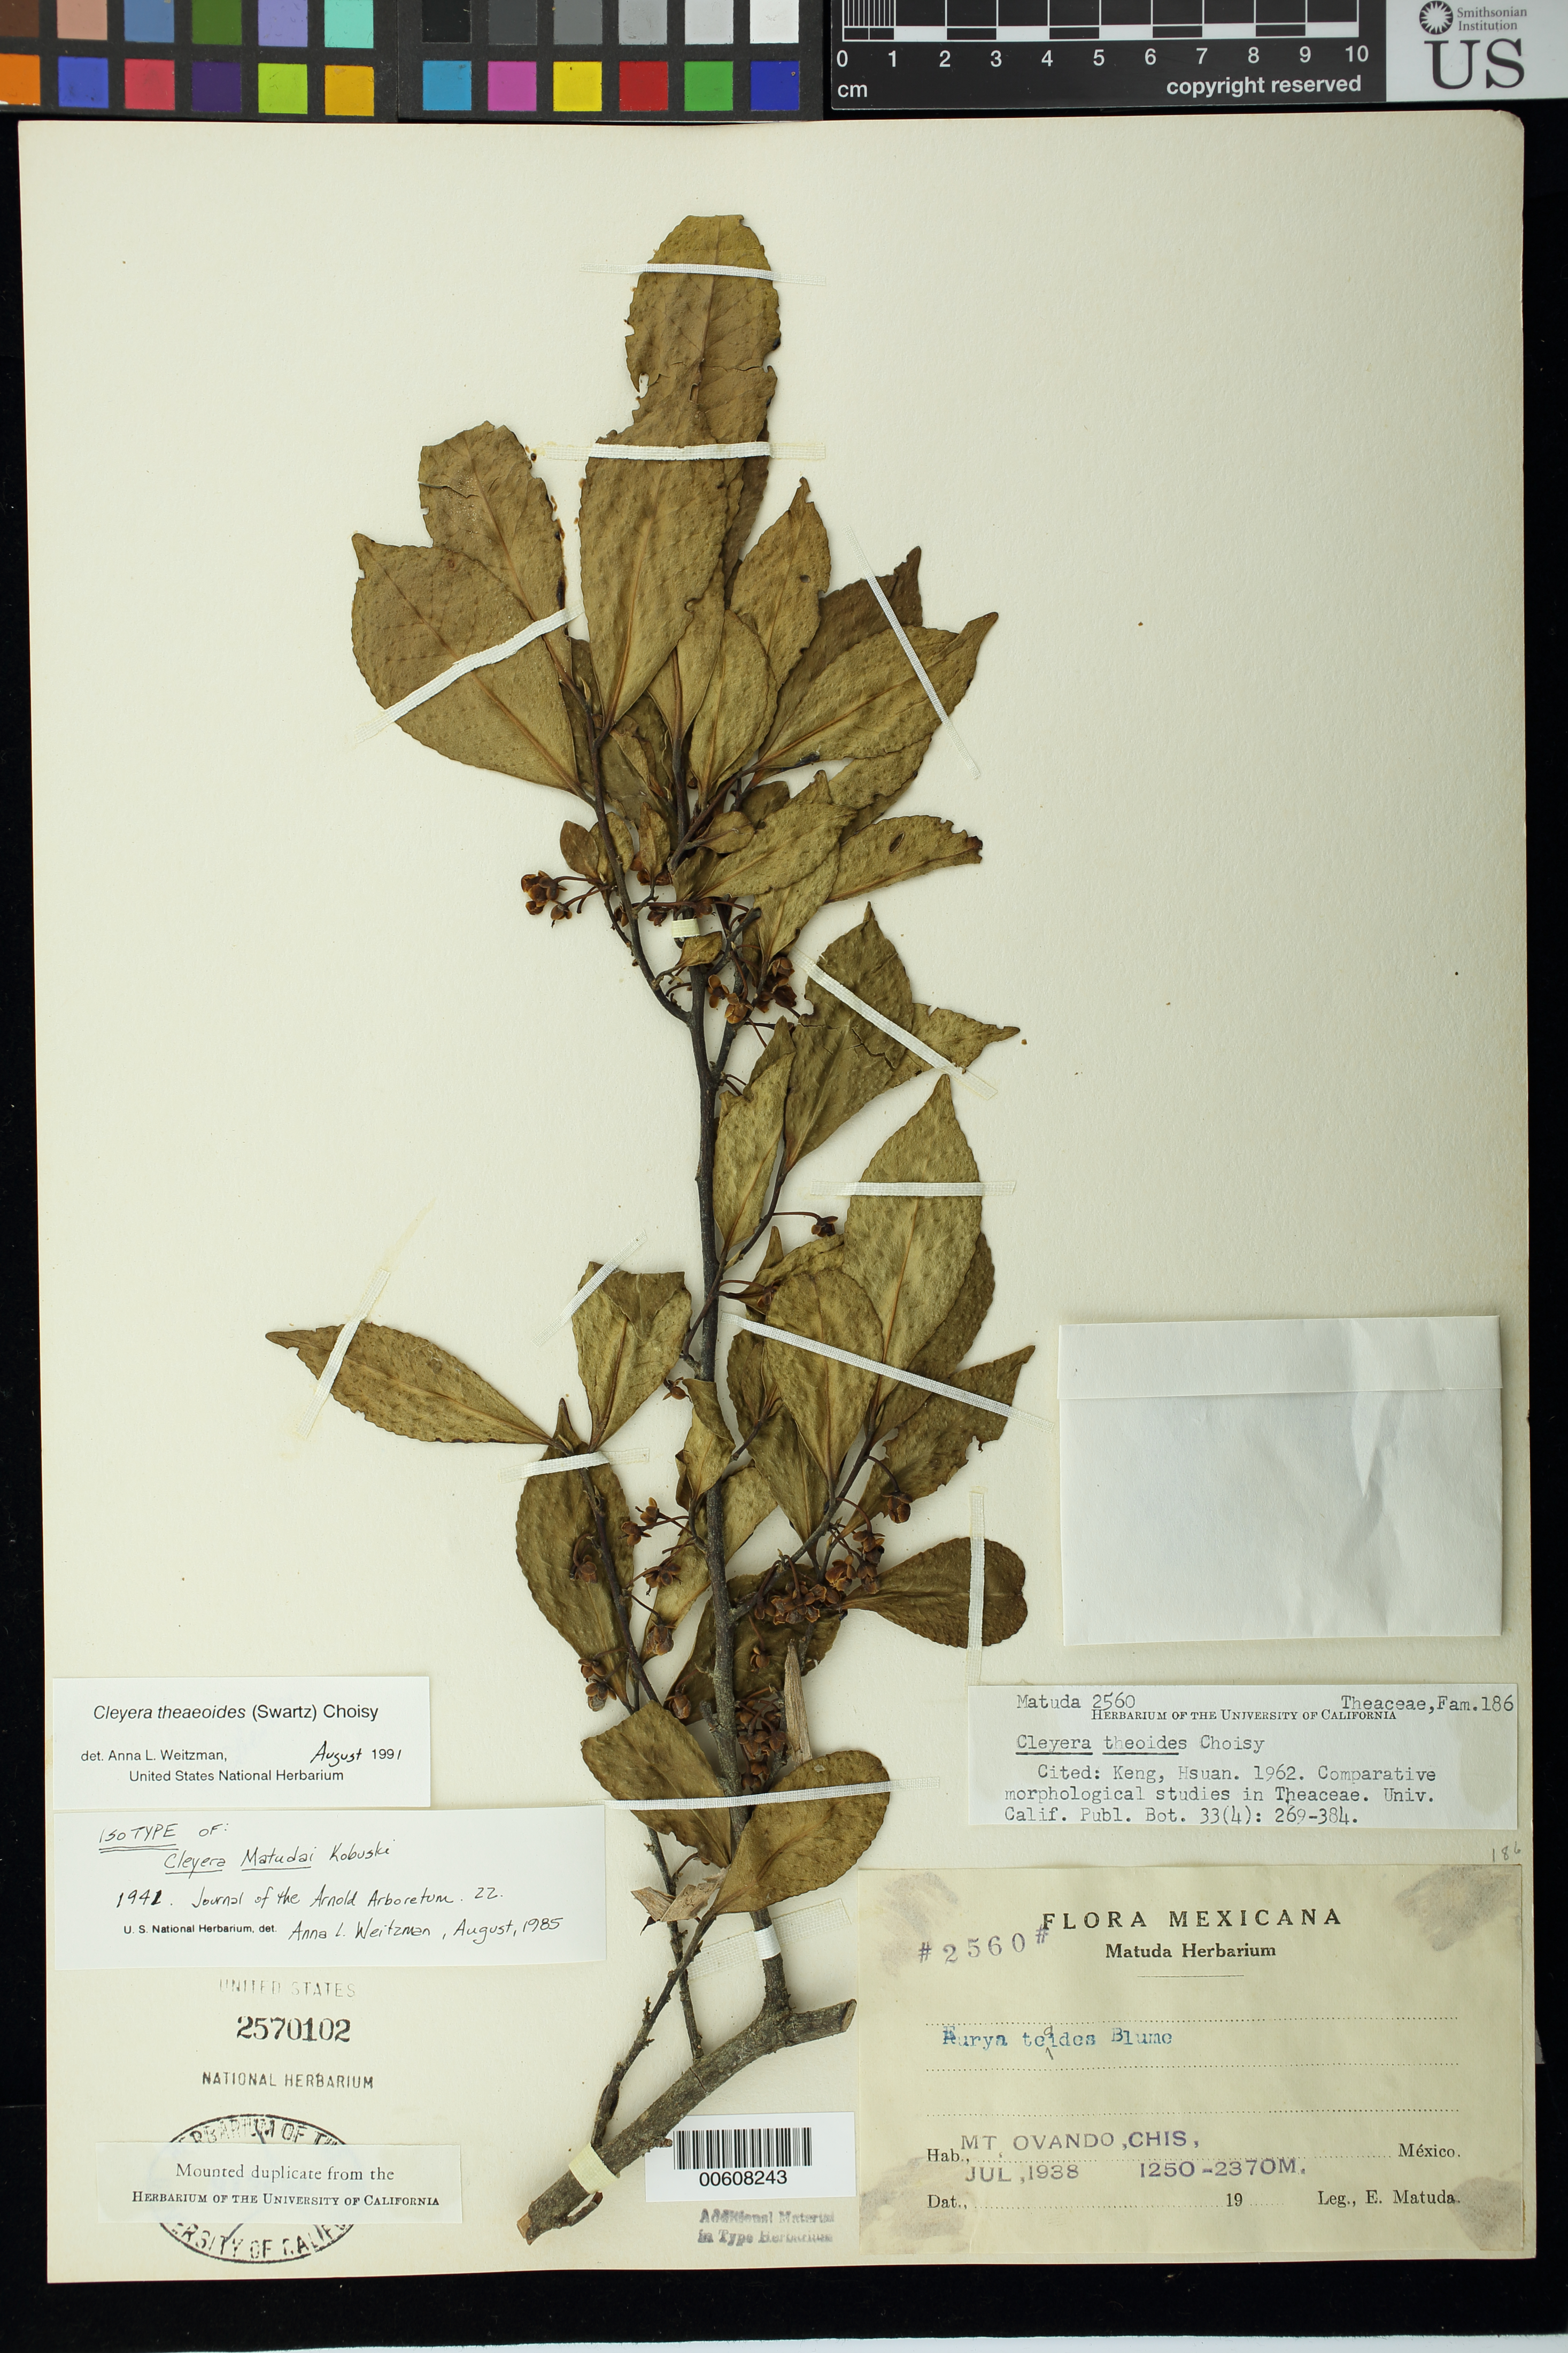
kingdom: Plantae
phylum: Tracheophyta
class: Magnoliopsida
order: Ericales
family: Pentaphylacaceae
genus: Cleyera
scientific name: Cleyera matudae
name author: Kobuski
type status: Isotype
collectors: E. Matuda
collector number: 2560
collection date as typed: Jul 1938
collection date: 1938-07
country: Mexico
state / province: Chiapas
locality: Mt. Ovando.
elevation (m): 1250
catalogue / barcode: US 2570102